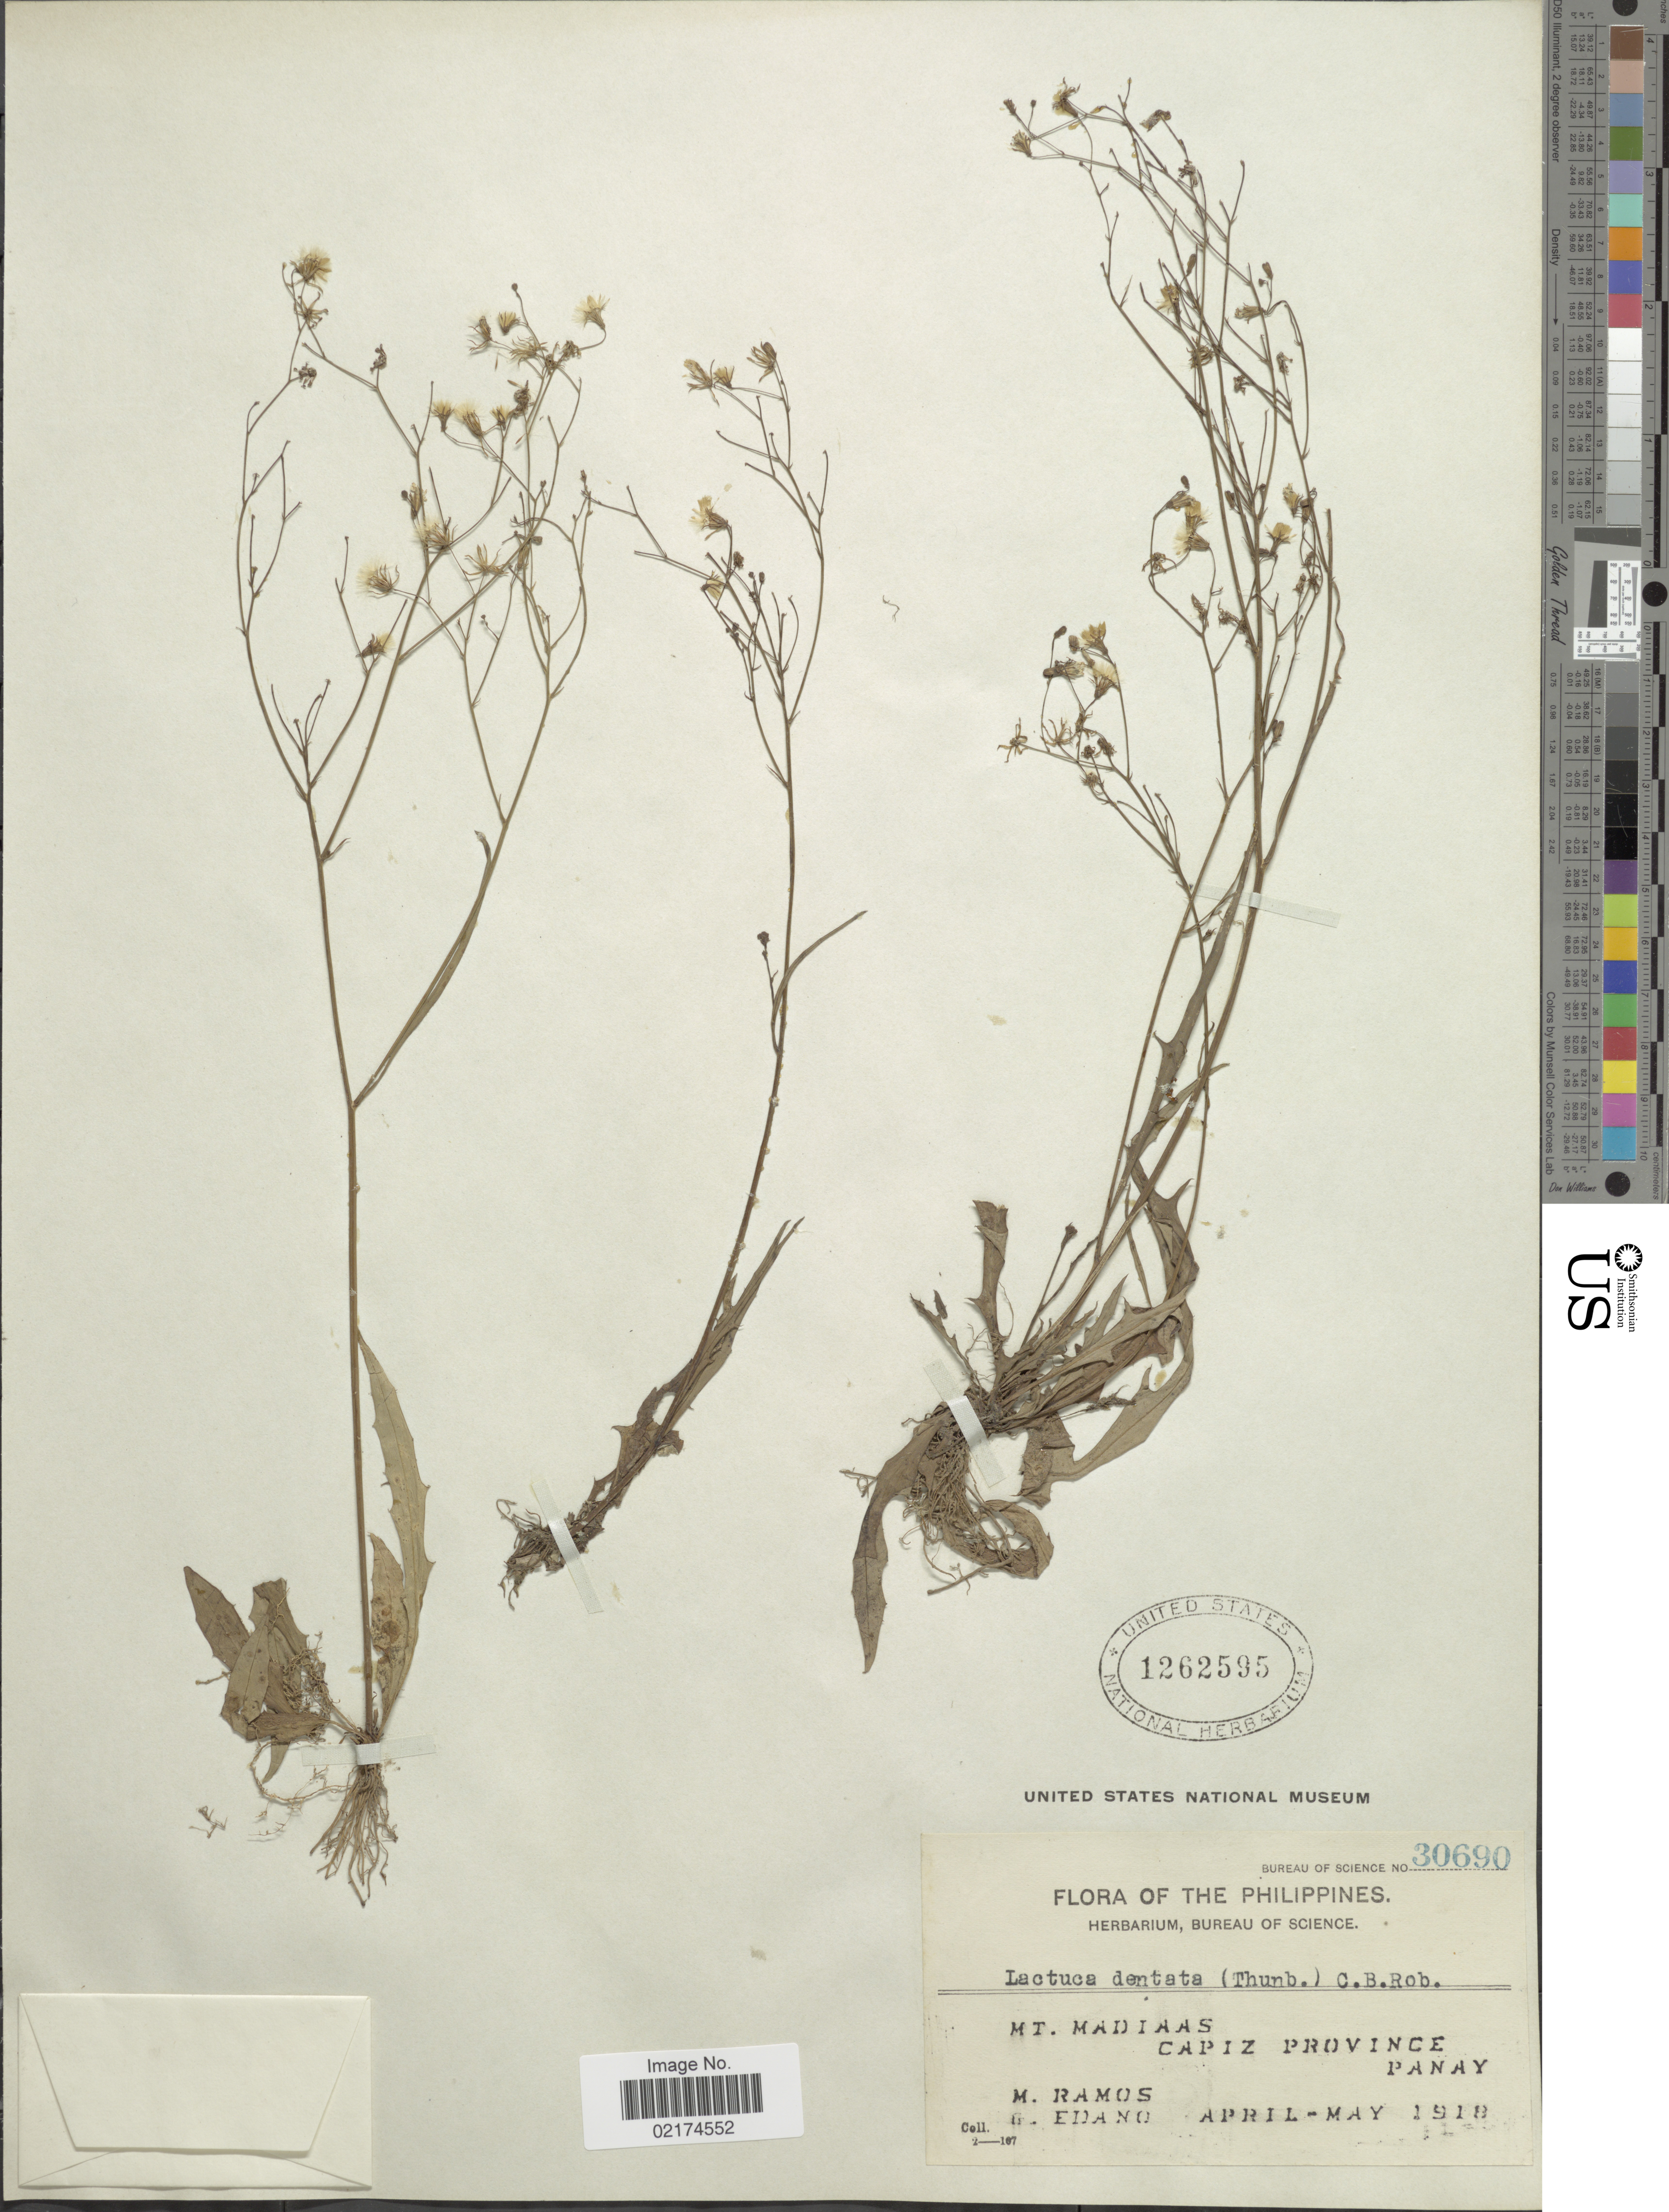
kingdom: Plantae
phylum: Tracheophyta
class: Magnoliopsida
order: Asterales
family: Asteraceae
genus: Ixeridium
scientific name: Ixeridium dentatum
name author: (Thunb.) Tzvelev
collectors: M. Ramos & G. Edaño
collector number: Bureau Of Science 30690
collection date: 1918-04/1918-05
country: Philippines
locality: Mt. Madiaas, Capiz Province, Panay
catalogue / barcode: US 1262595